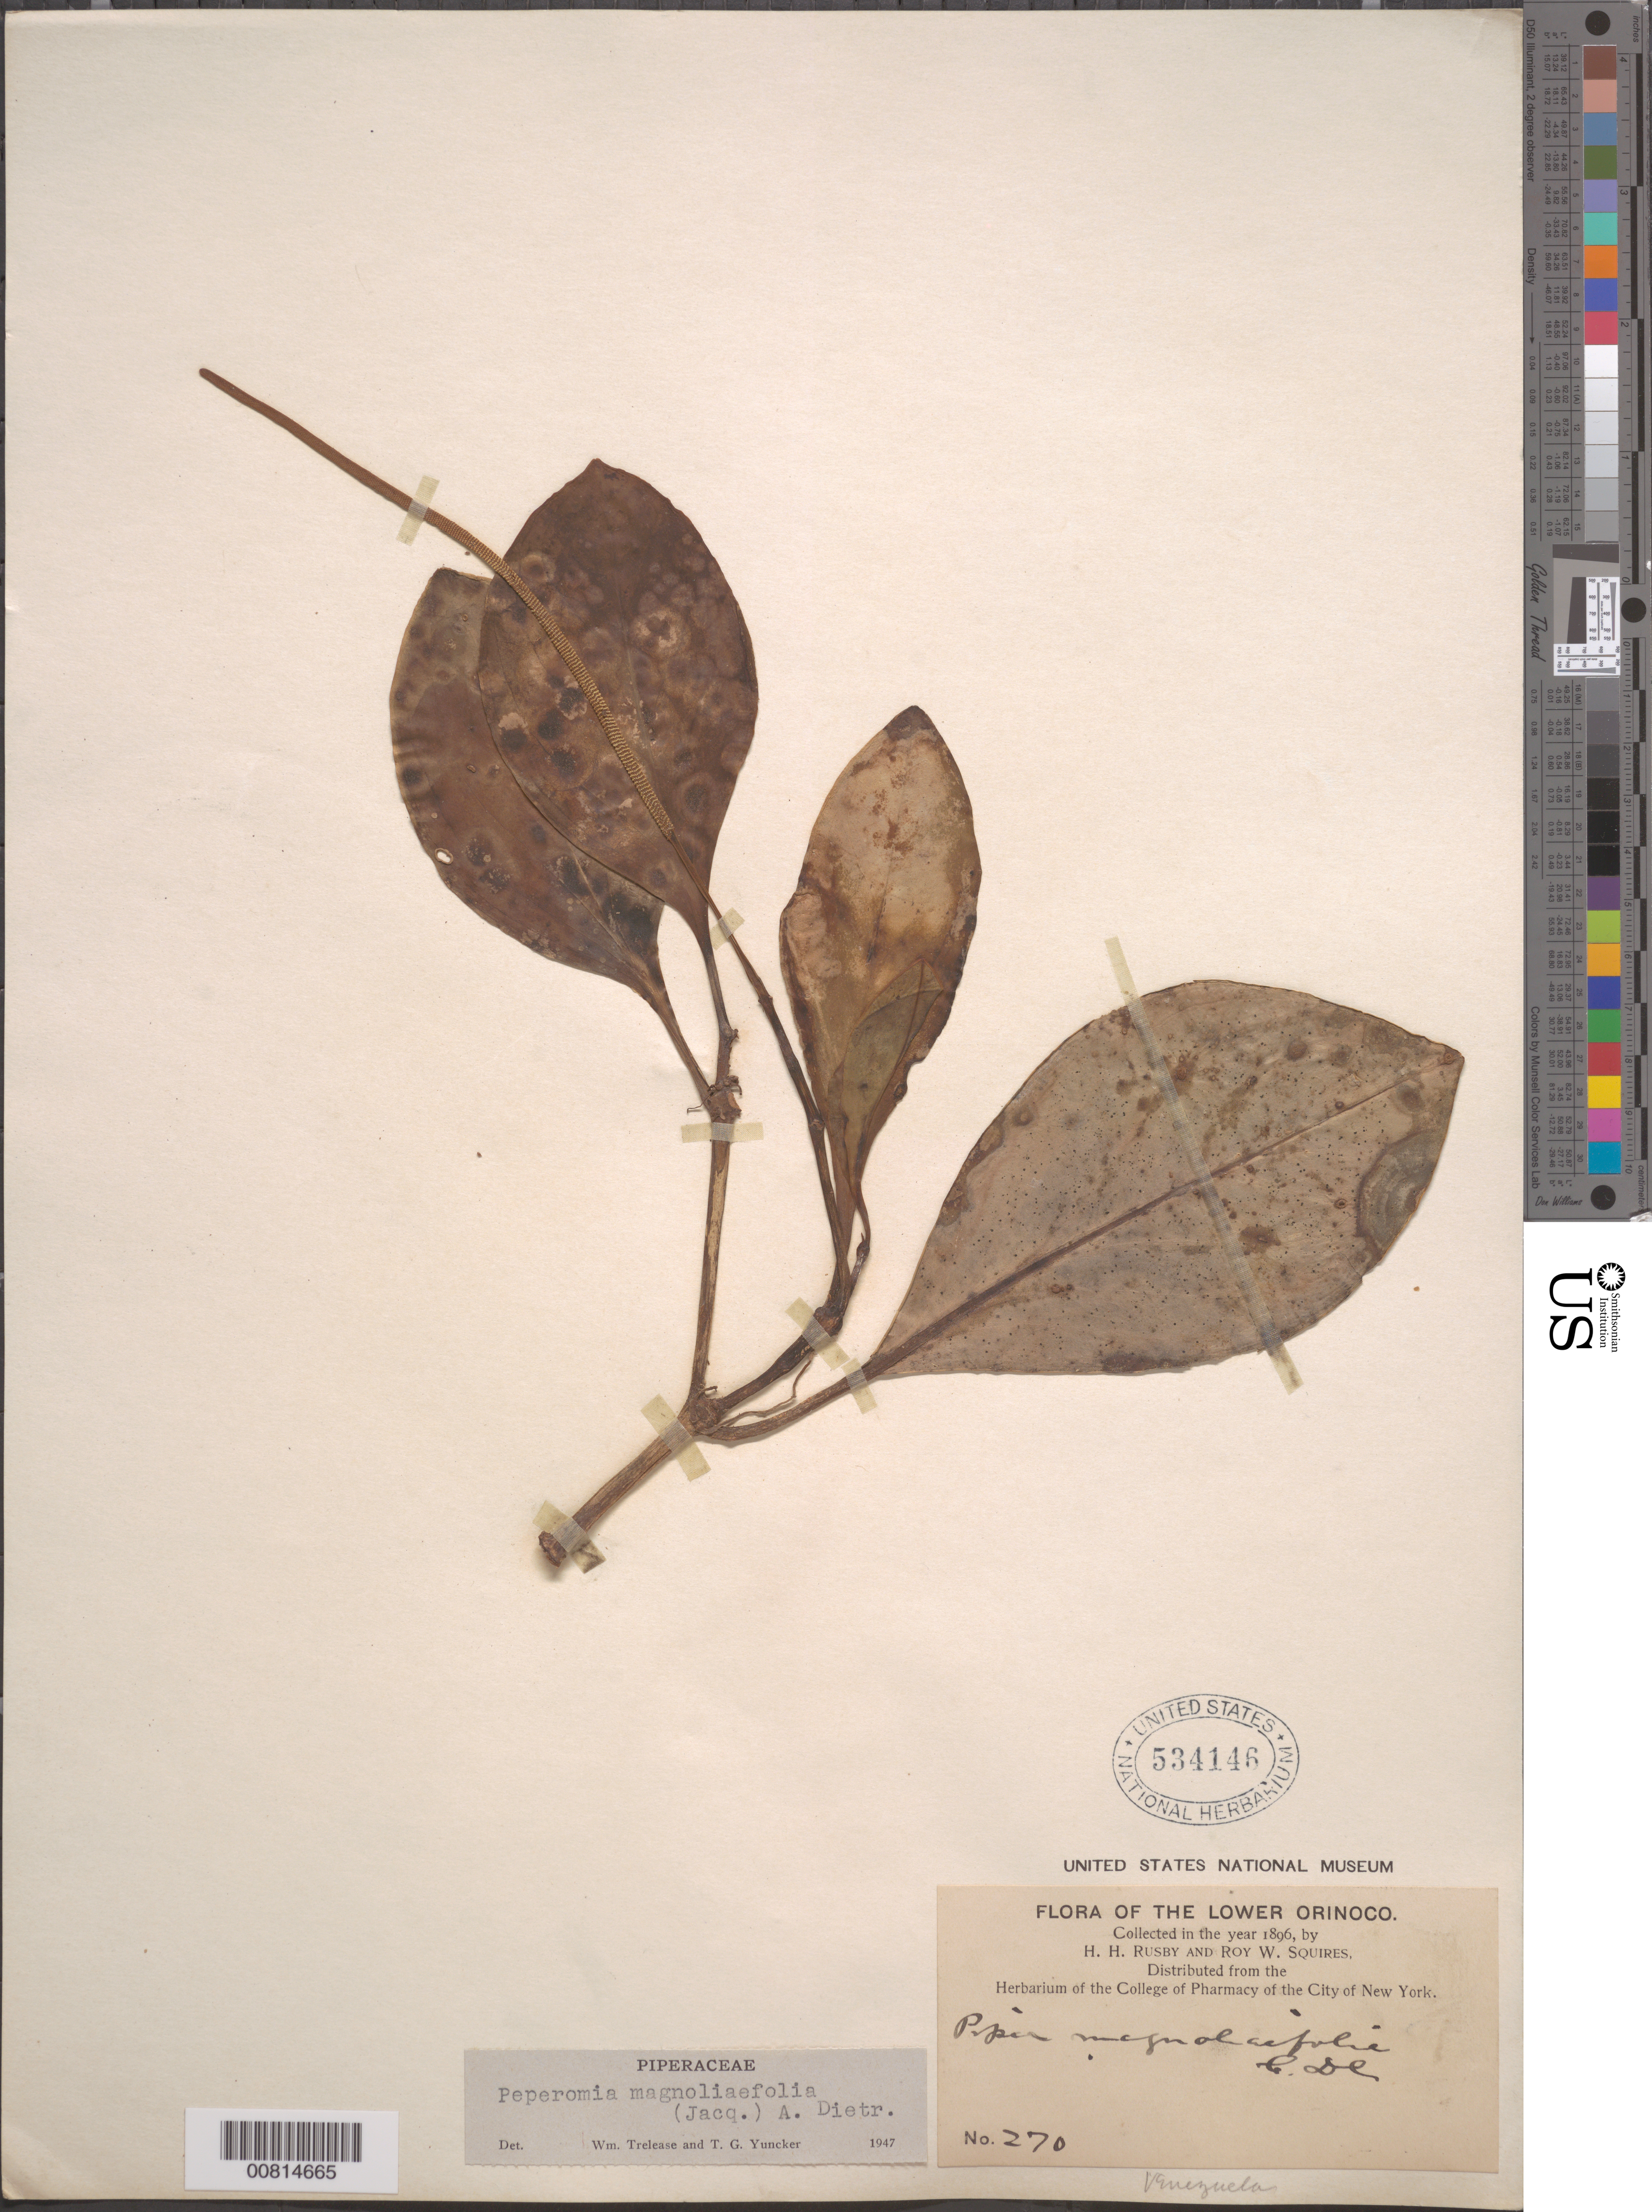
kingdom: Plantae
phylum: Tracheophyta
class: Magnoliopsida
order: Piperales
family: Piperaceae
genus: Peperomia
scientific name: Peperomia magnoliifolia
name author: (Jacq.) A. Dietr.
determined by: Trelease, W.; Yuncker, T. G.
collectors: H. H. Rusby & R. Squires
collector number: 270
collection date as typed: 1896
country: Venezuela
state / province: Delta Amacuro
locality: Lower Orinoco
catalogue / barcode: US 534146